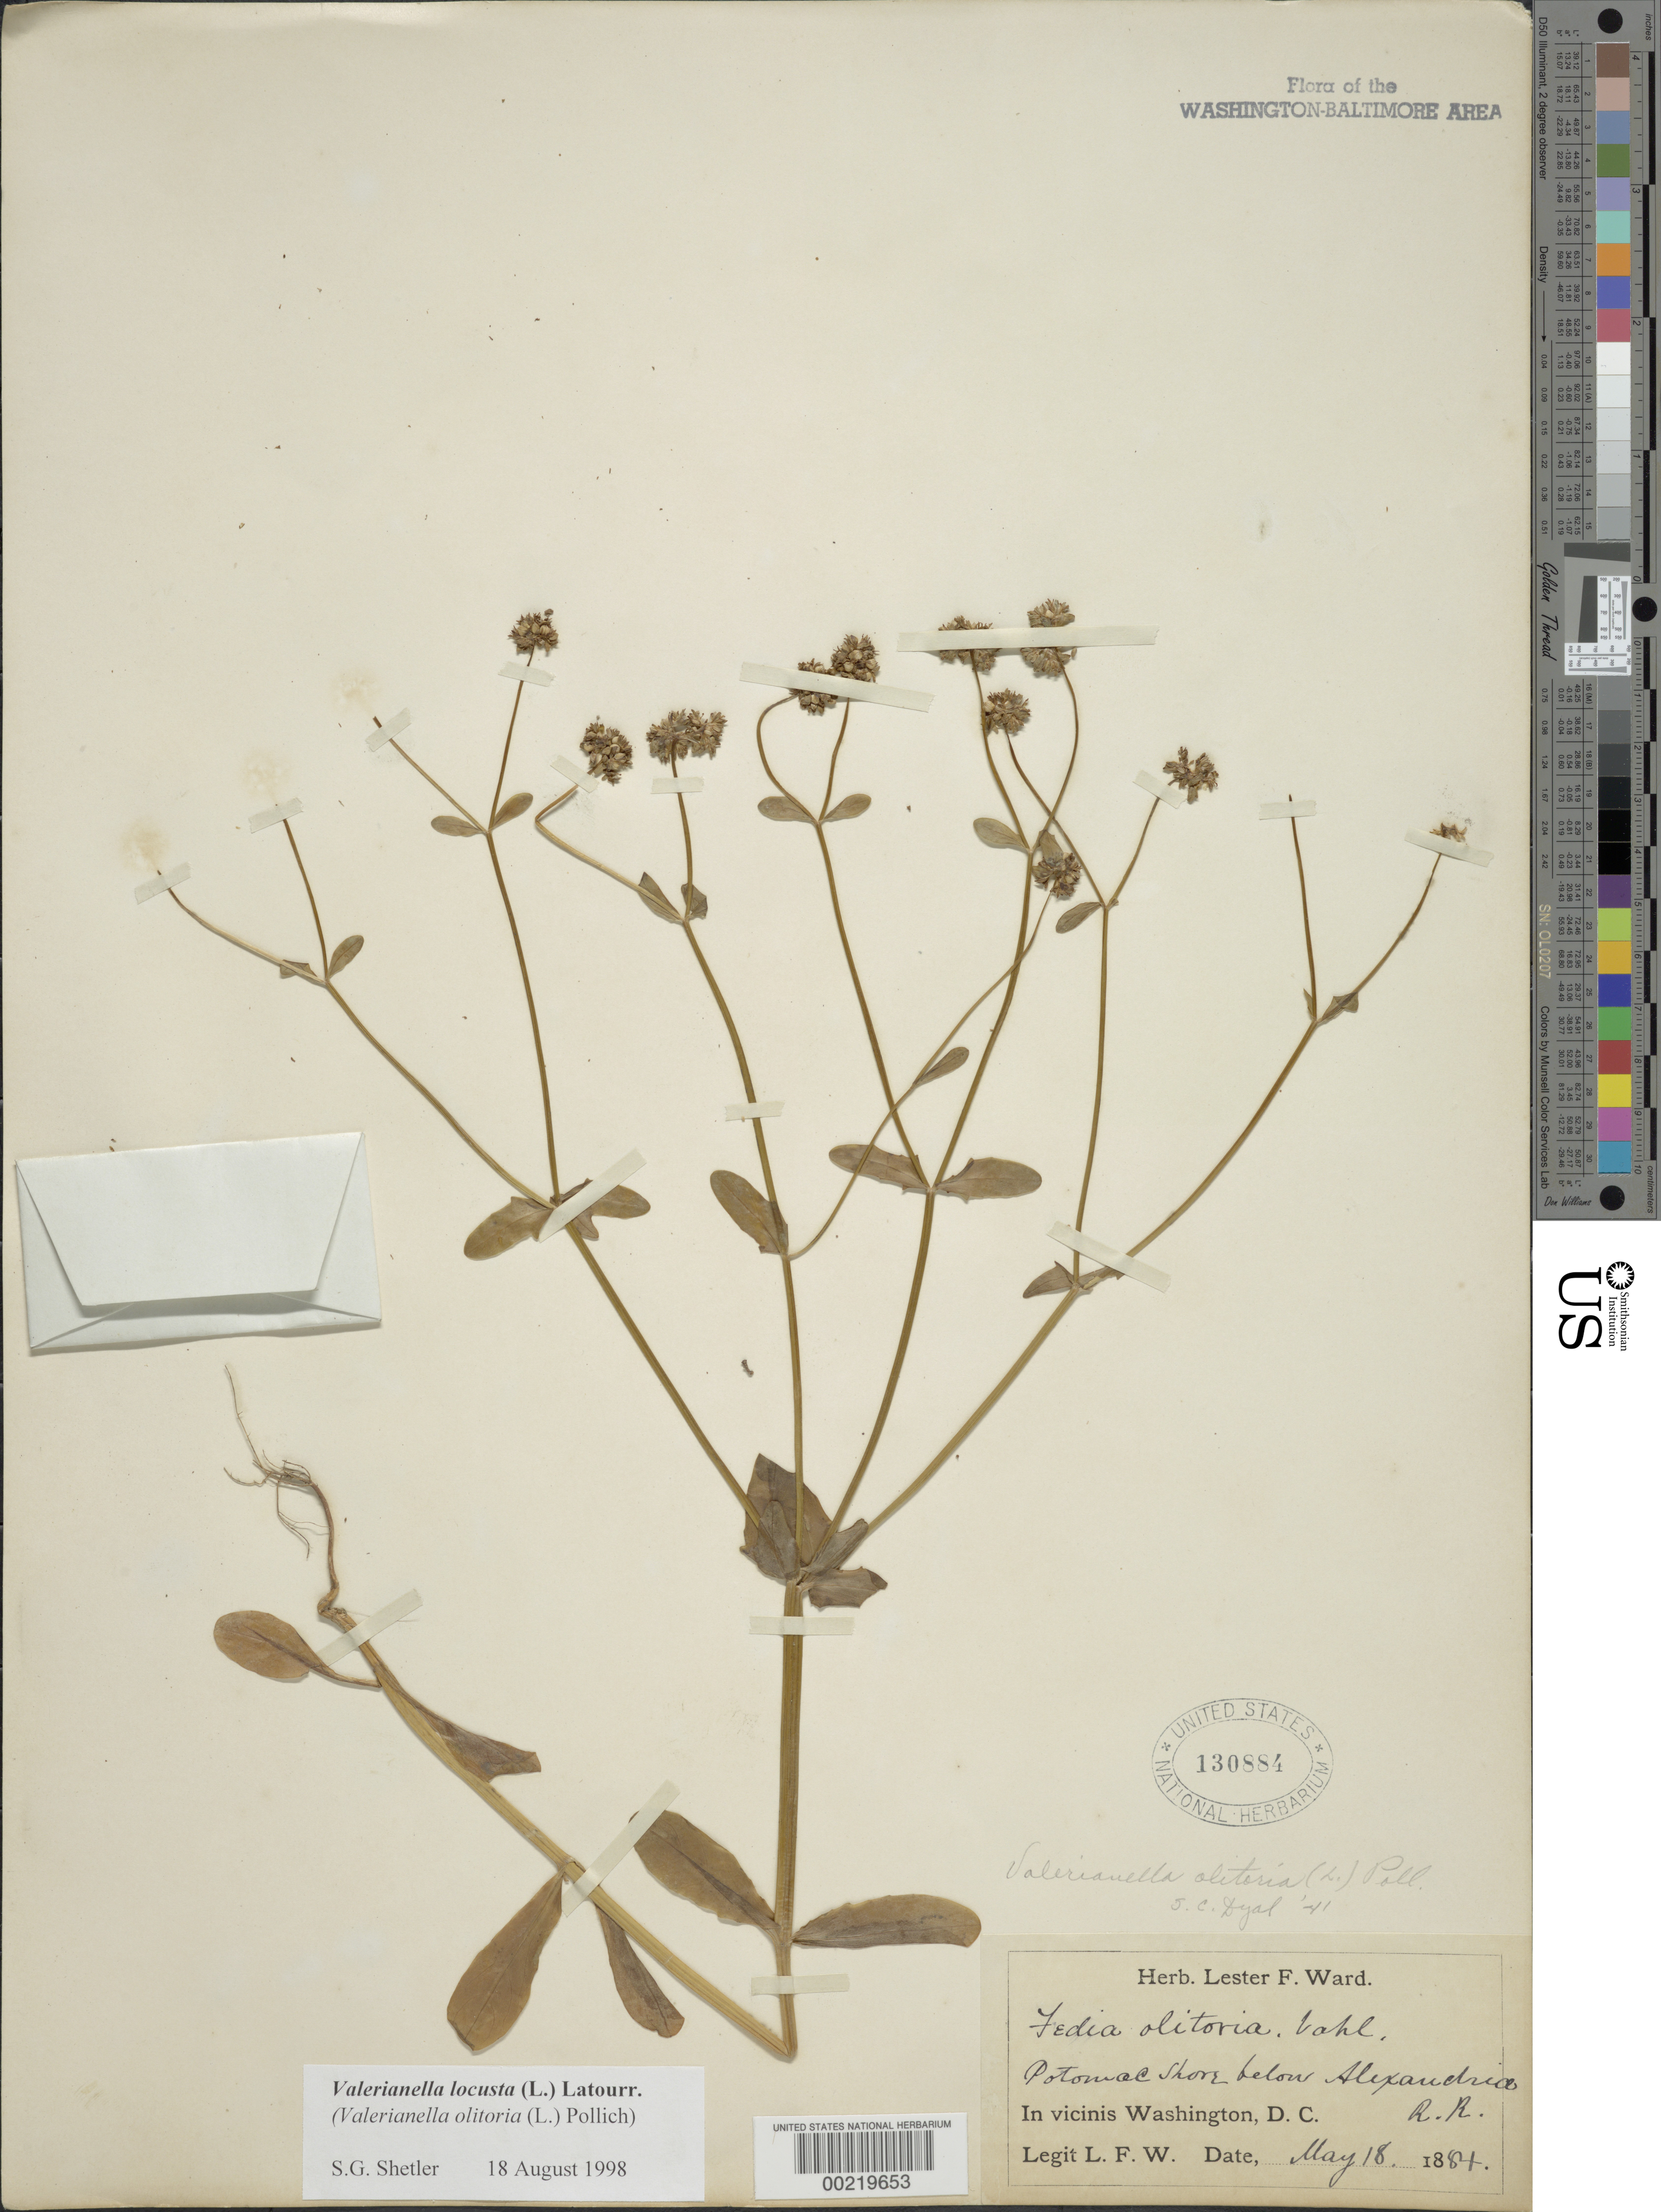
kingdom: Plantae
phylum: Tracheophyta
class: Magnoliopsida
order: Dipsacales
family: Caprifoliaceae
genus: Valerianella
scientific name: Valerianella locusta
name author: (L.) Latourr.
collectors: L. F. Ward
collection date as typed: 18 May 1884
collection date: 1884-05-18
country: United States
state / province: Virginia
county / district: City of Alexandria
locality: Below Alexandria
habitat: River shore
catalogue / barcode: US 130884